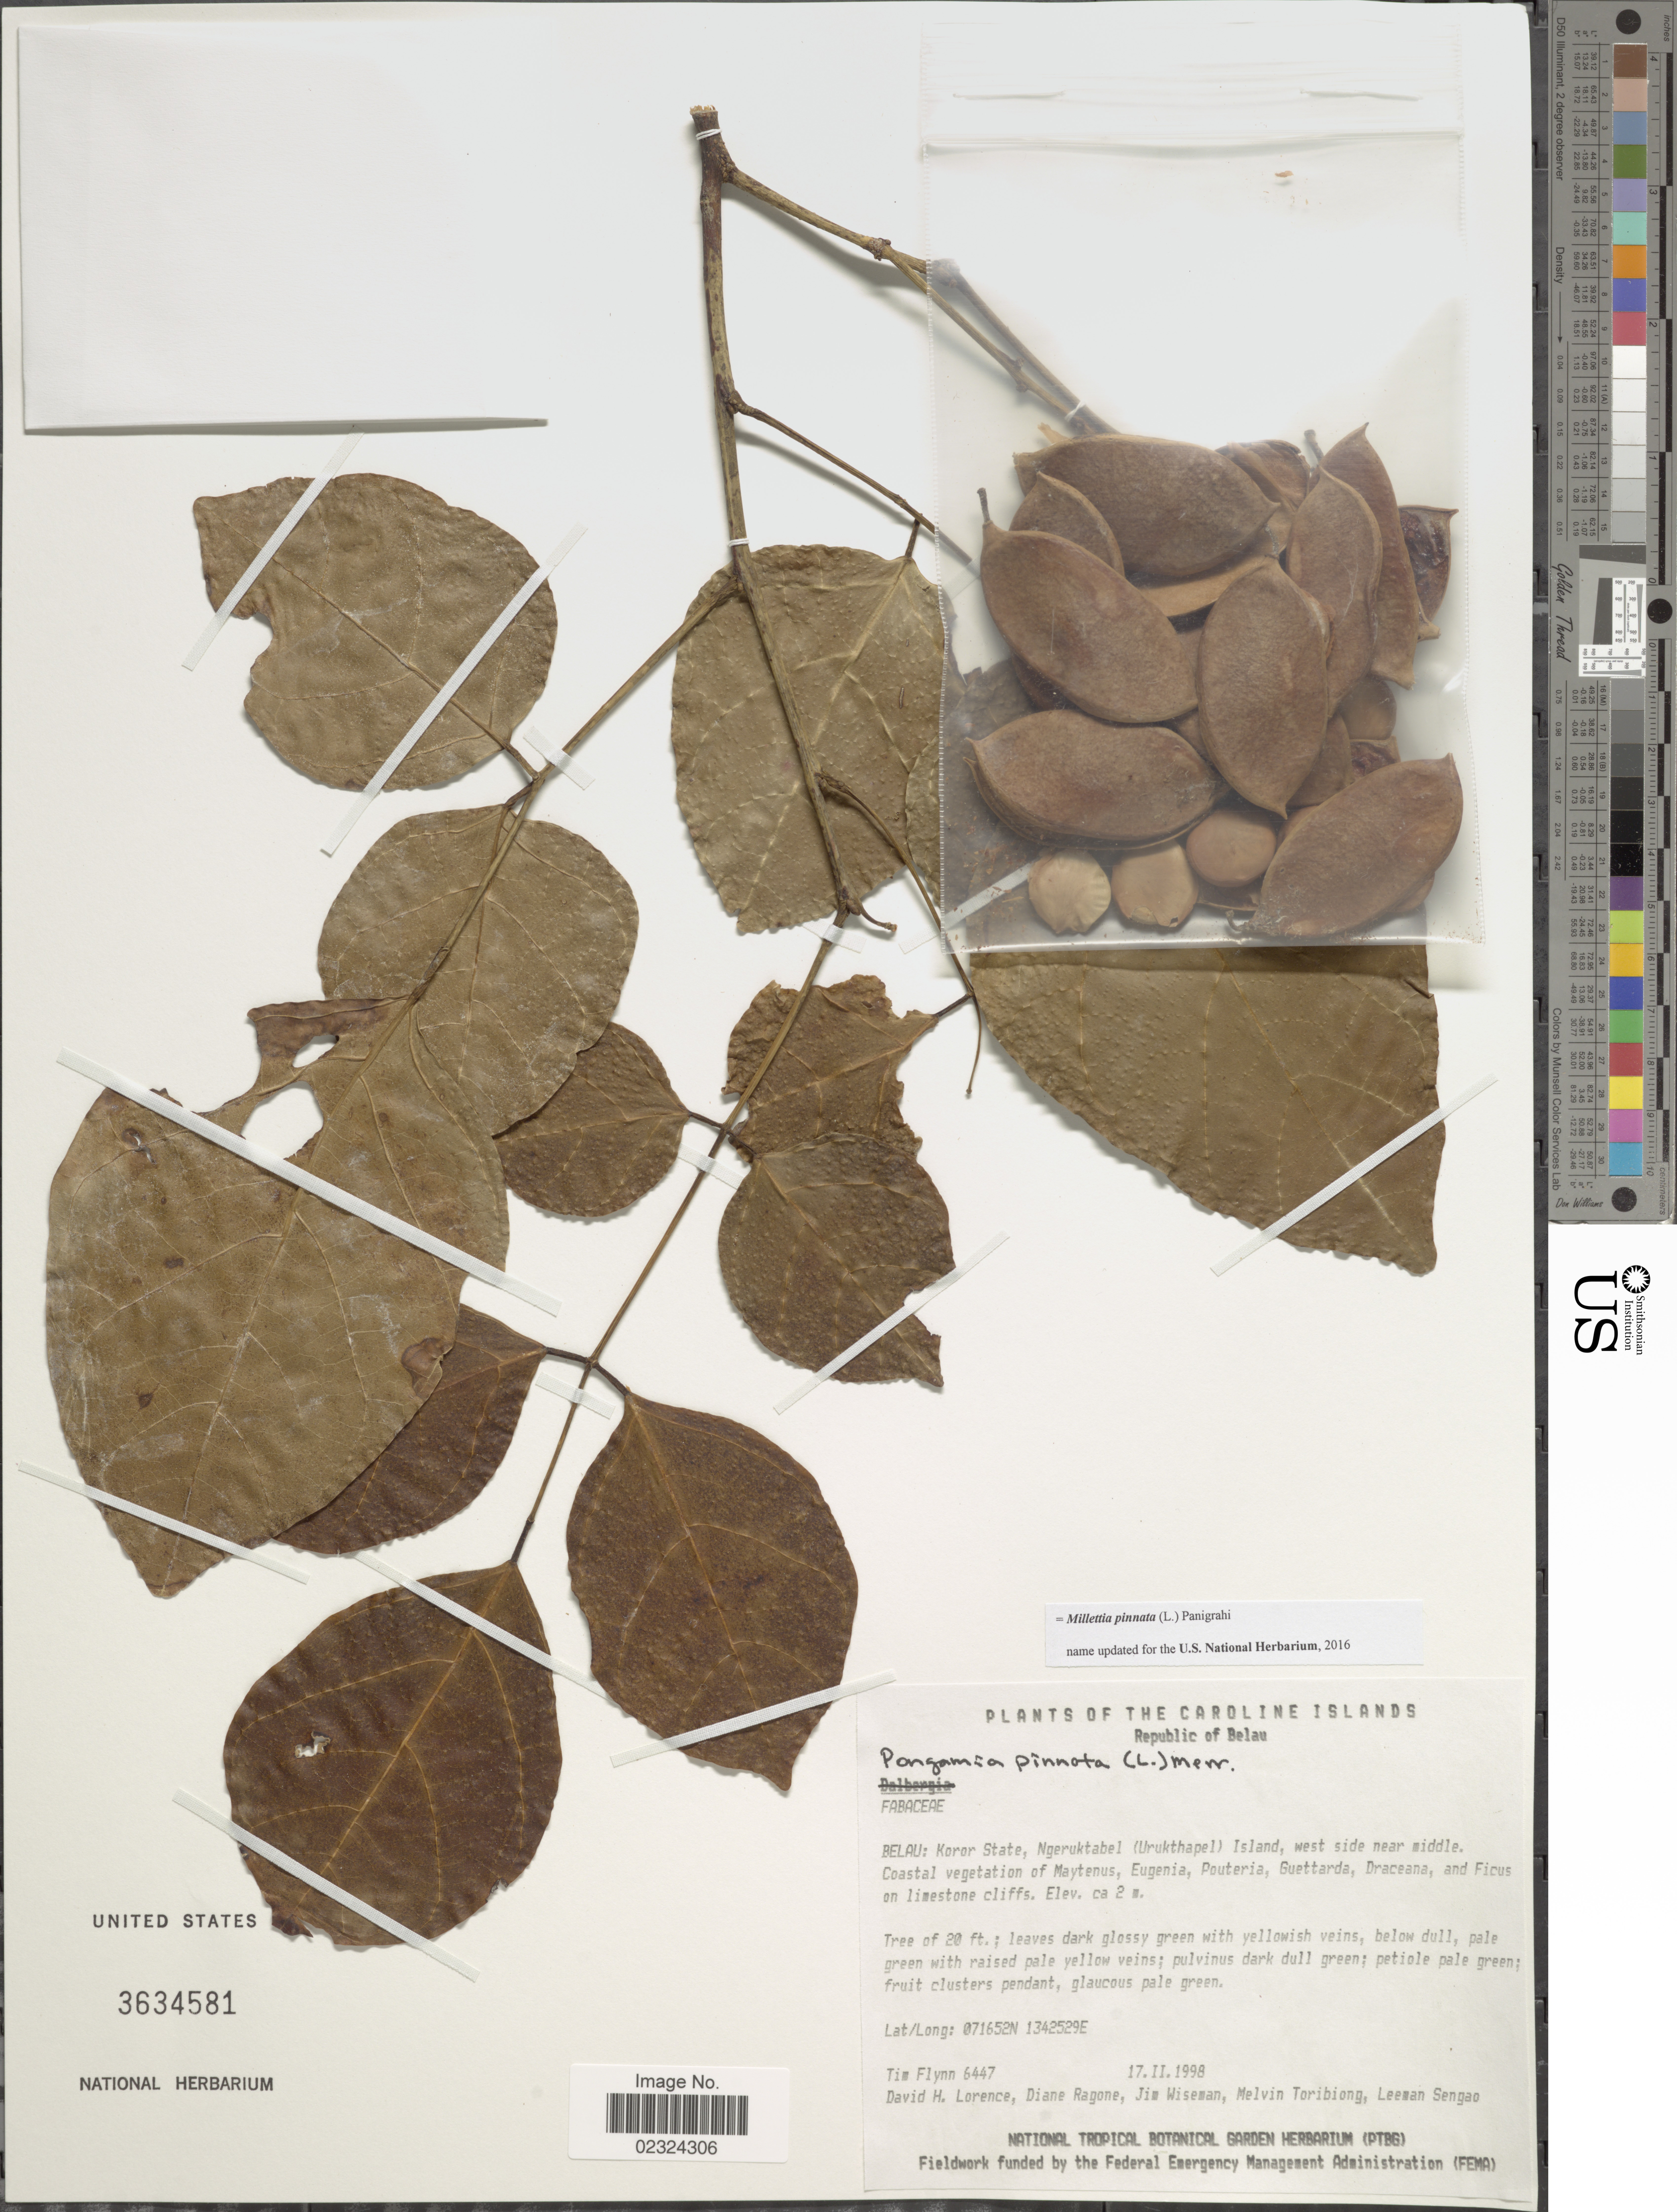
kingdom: Plantae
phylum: Tracheophyta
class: Magnoliopsida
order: Fabales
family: Fabaceae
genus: Millettia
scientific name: Millettia pinnata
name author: (L.) Panigrahi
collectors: T. Flynn, D. Lorence, D. Ragone, J. Wiseman & et al.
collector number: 6447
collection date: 1998-02-17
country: Palau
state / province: Koror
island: Ngeruktabel [Urukthapel]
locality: Koror State, Ngeruktabel (Uruktapel) Island, west side near middle.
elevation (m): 2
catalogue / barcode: US 3634581